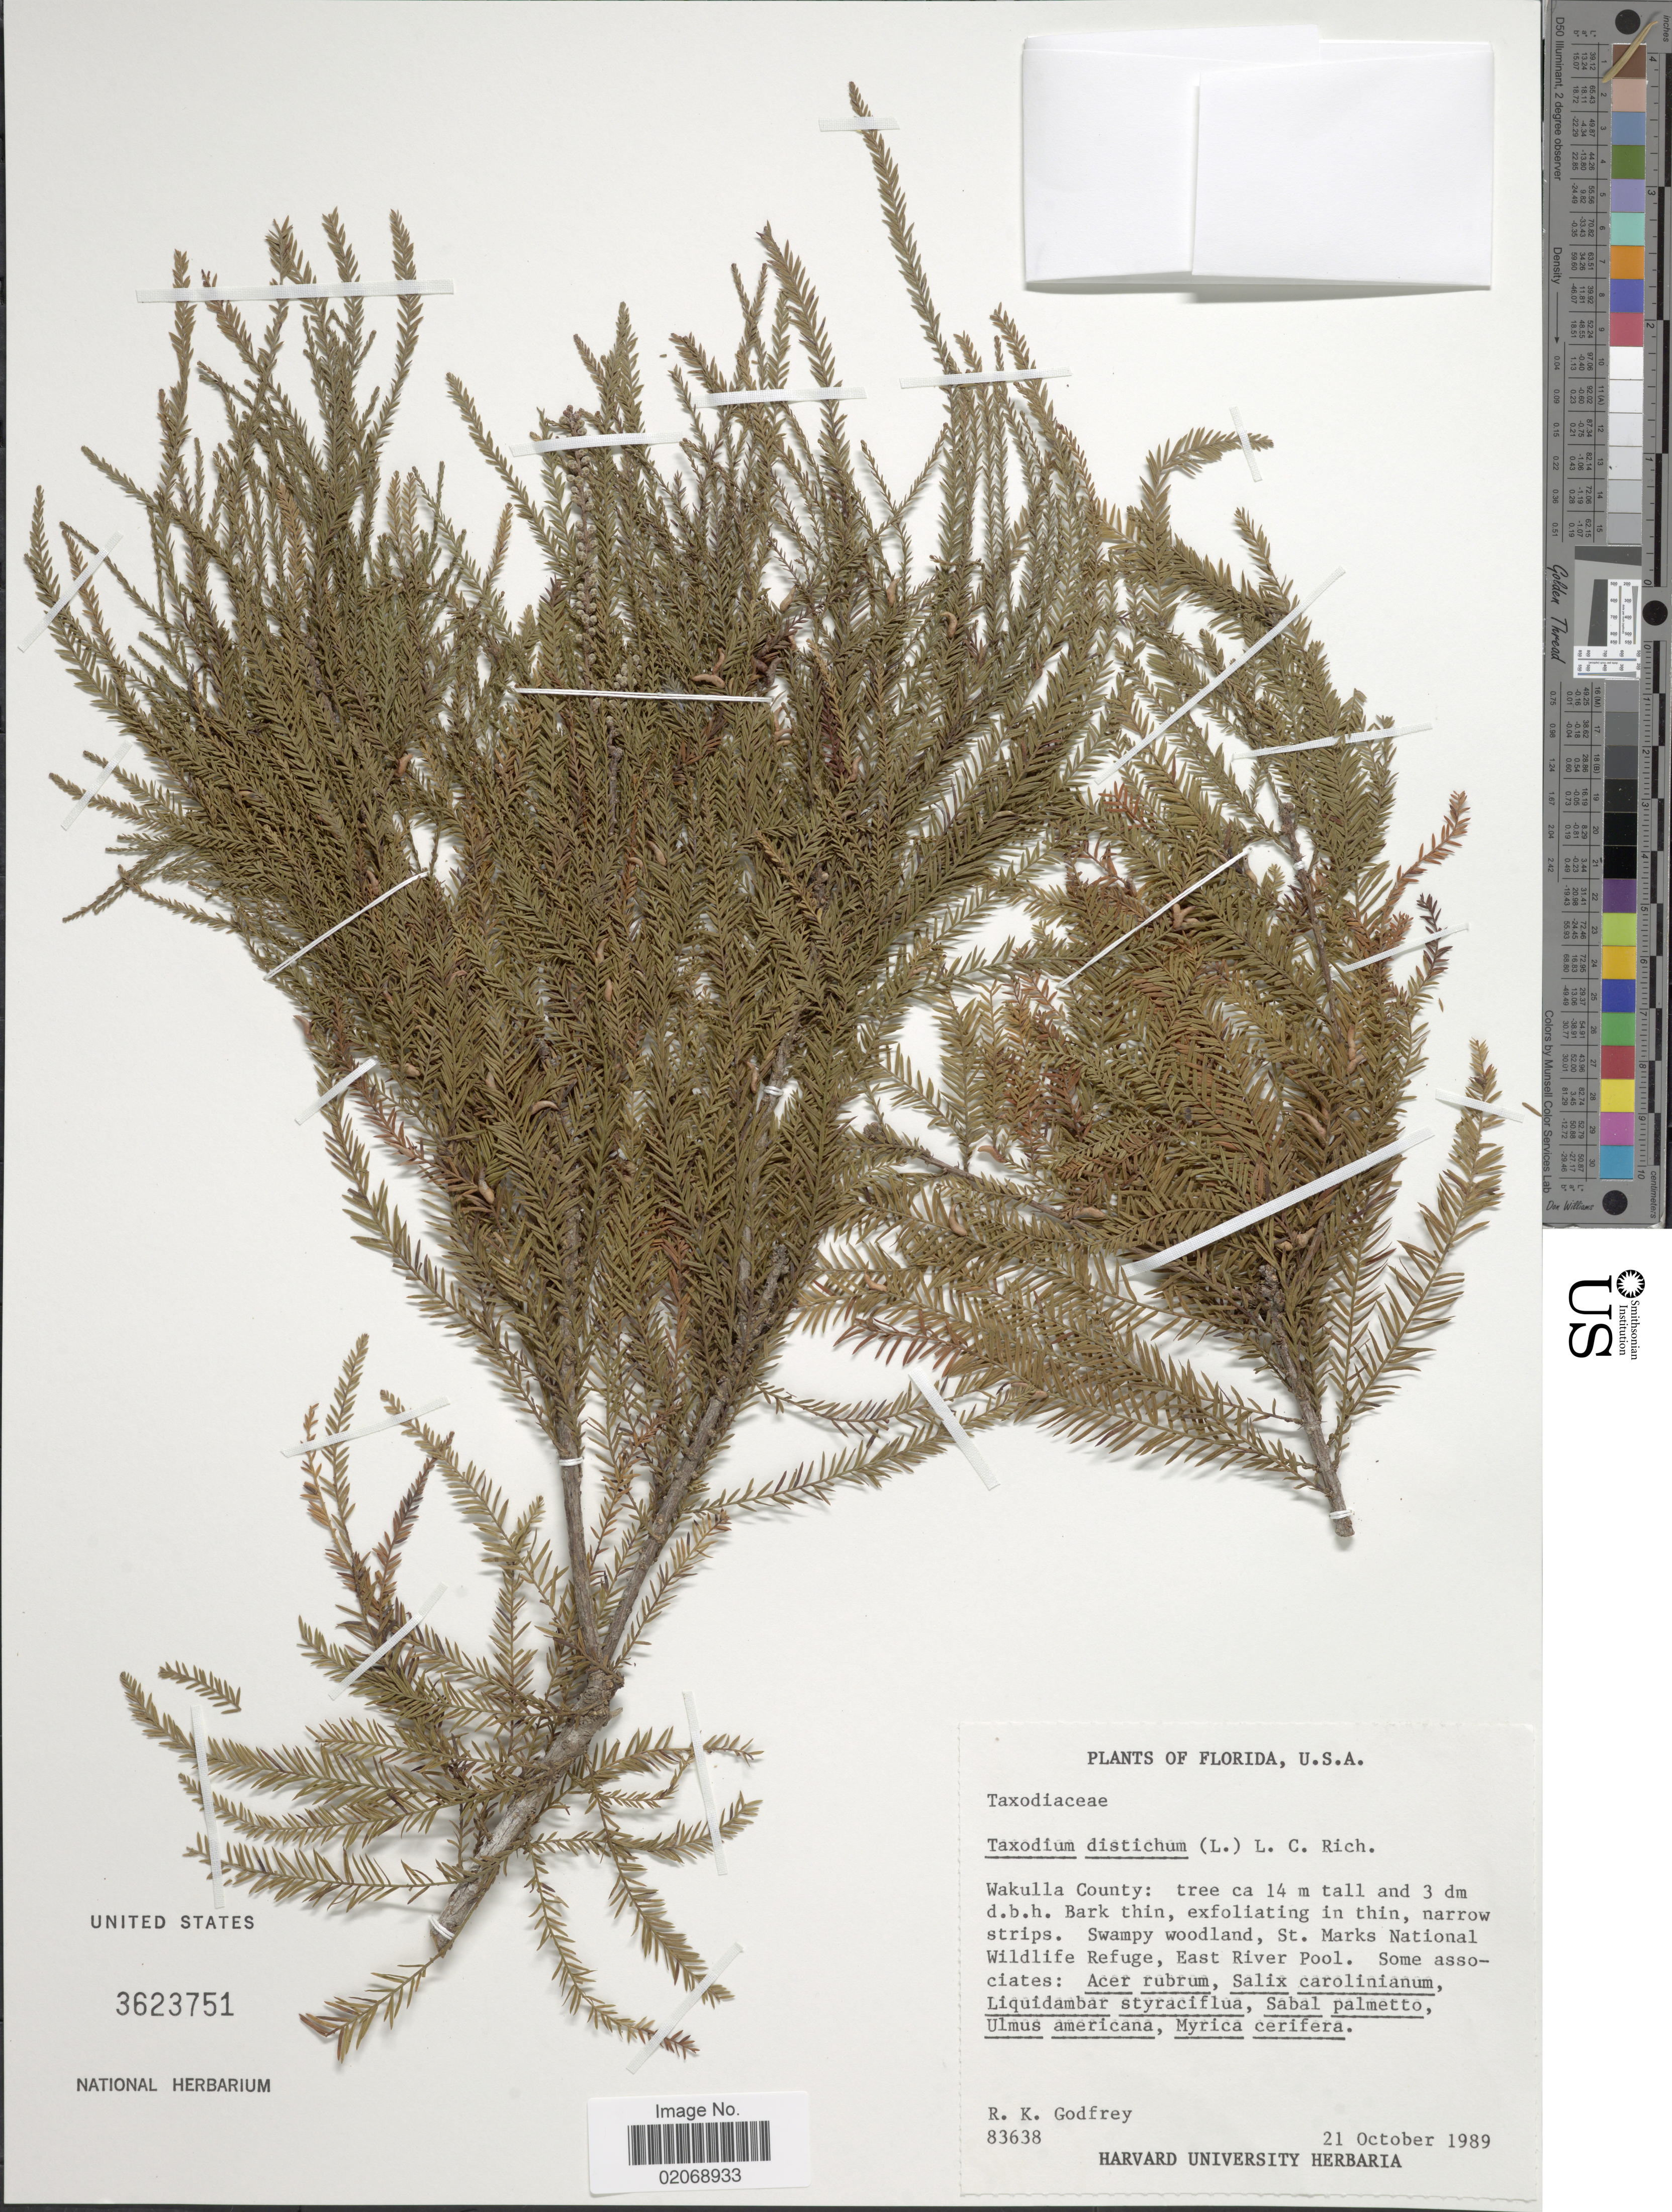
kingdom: Plantae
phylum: Tracheophyta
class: Pinopsida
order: Pinales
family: Cupressaceae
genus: Taxodium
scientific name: Taxodium distichum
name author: (L.) Rich.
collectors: R. K. Godfrey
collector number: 83638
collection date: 1989-10-21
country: United States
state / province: Florida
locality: Wakulla County: St. marks National Wildlife Refuge, East River Pool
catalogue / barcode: US 3623751